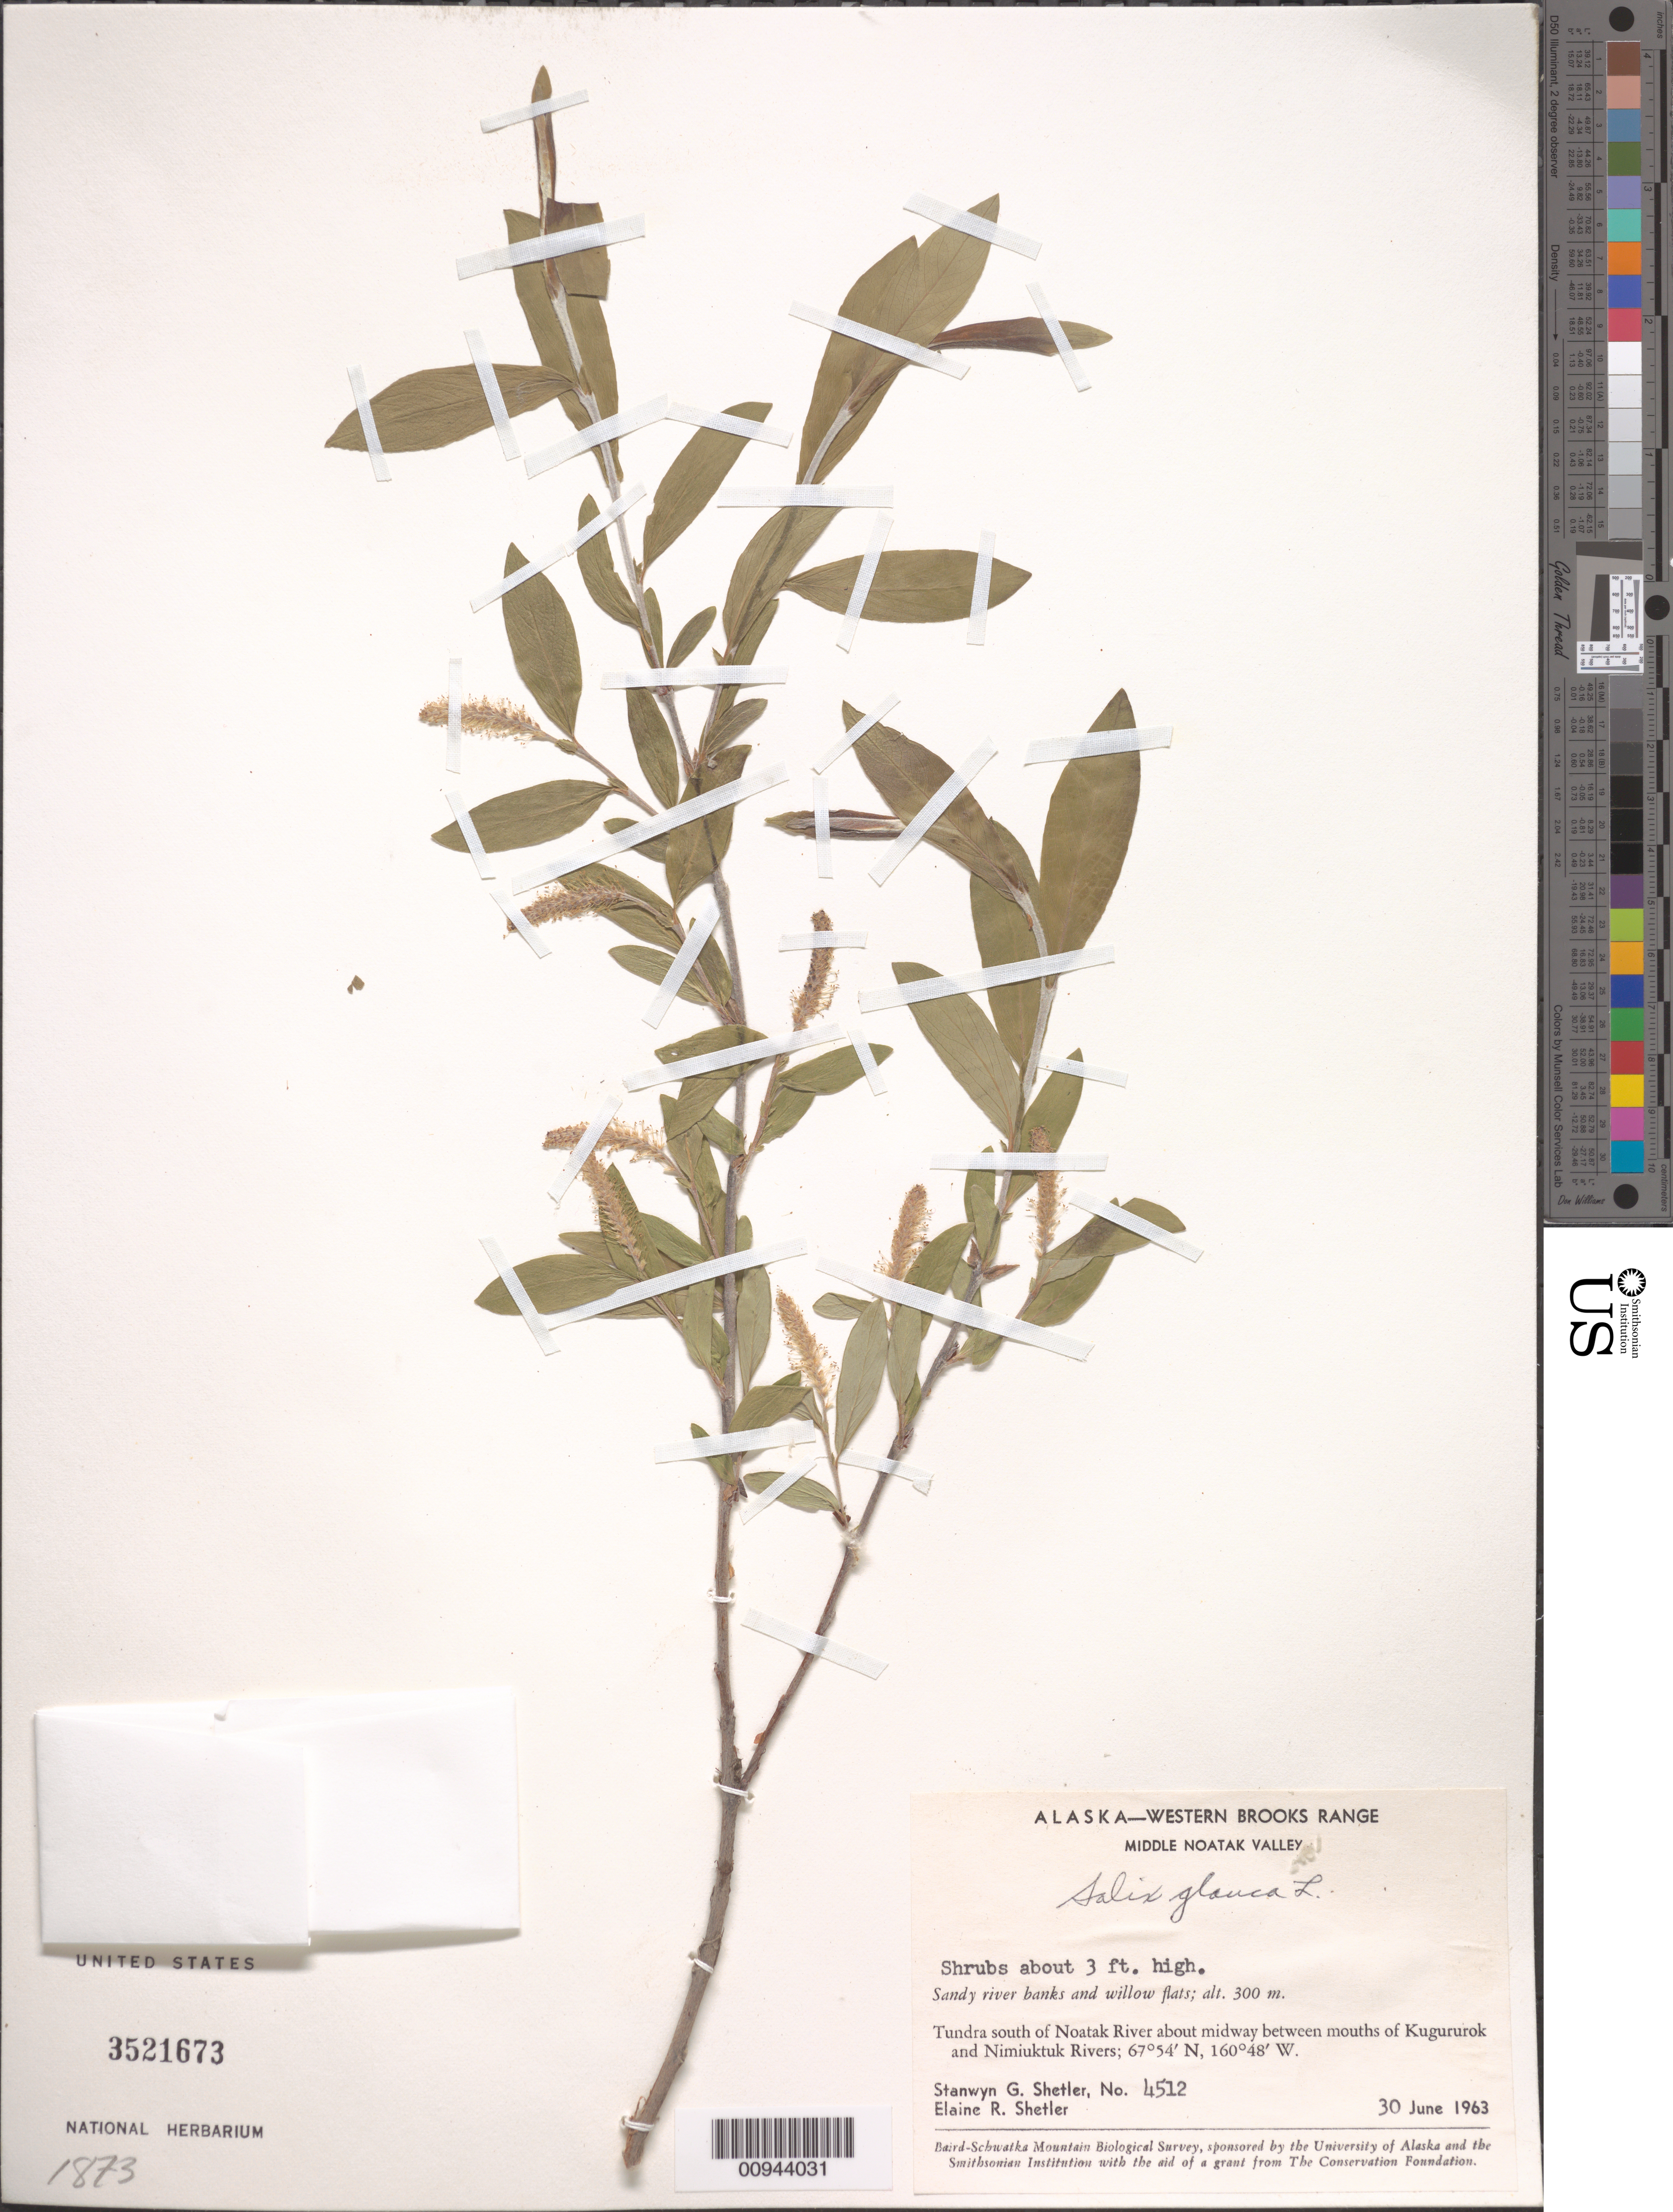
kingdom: Plantae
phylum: Tracheophyta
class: Magnoliopsida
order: Malpighiales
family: Salicaceae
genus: Salix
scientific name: Salix glauca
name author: L.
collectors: S. Shetler & E. R. Shetler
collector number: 4512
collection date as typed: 30 Jun 1963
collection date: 1963-06-30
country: United States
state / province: Alaska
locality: S of Noatak River about midway between mouths of Kugururok and Nimiuktuk Rivers. Western Brooks Range, Middle Noatak Valley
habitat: Tundra. Sandy river banks and willow flats.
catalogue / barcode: US 3521673